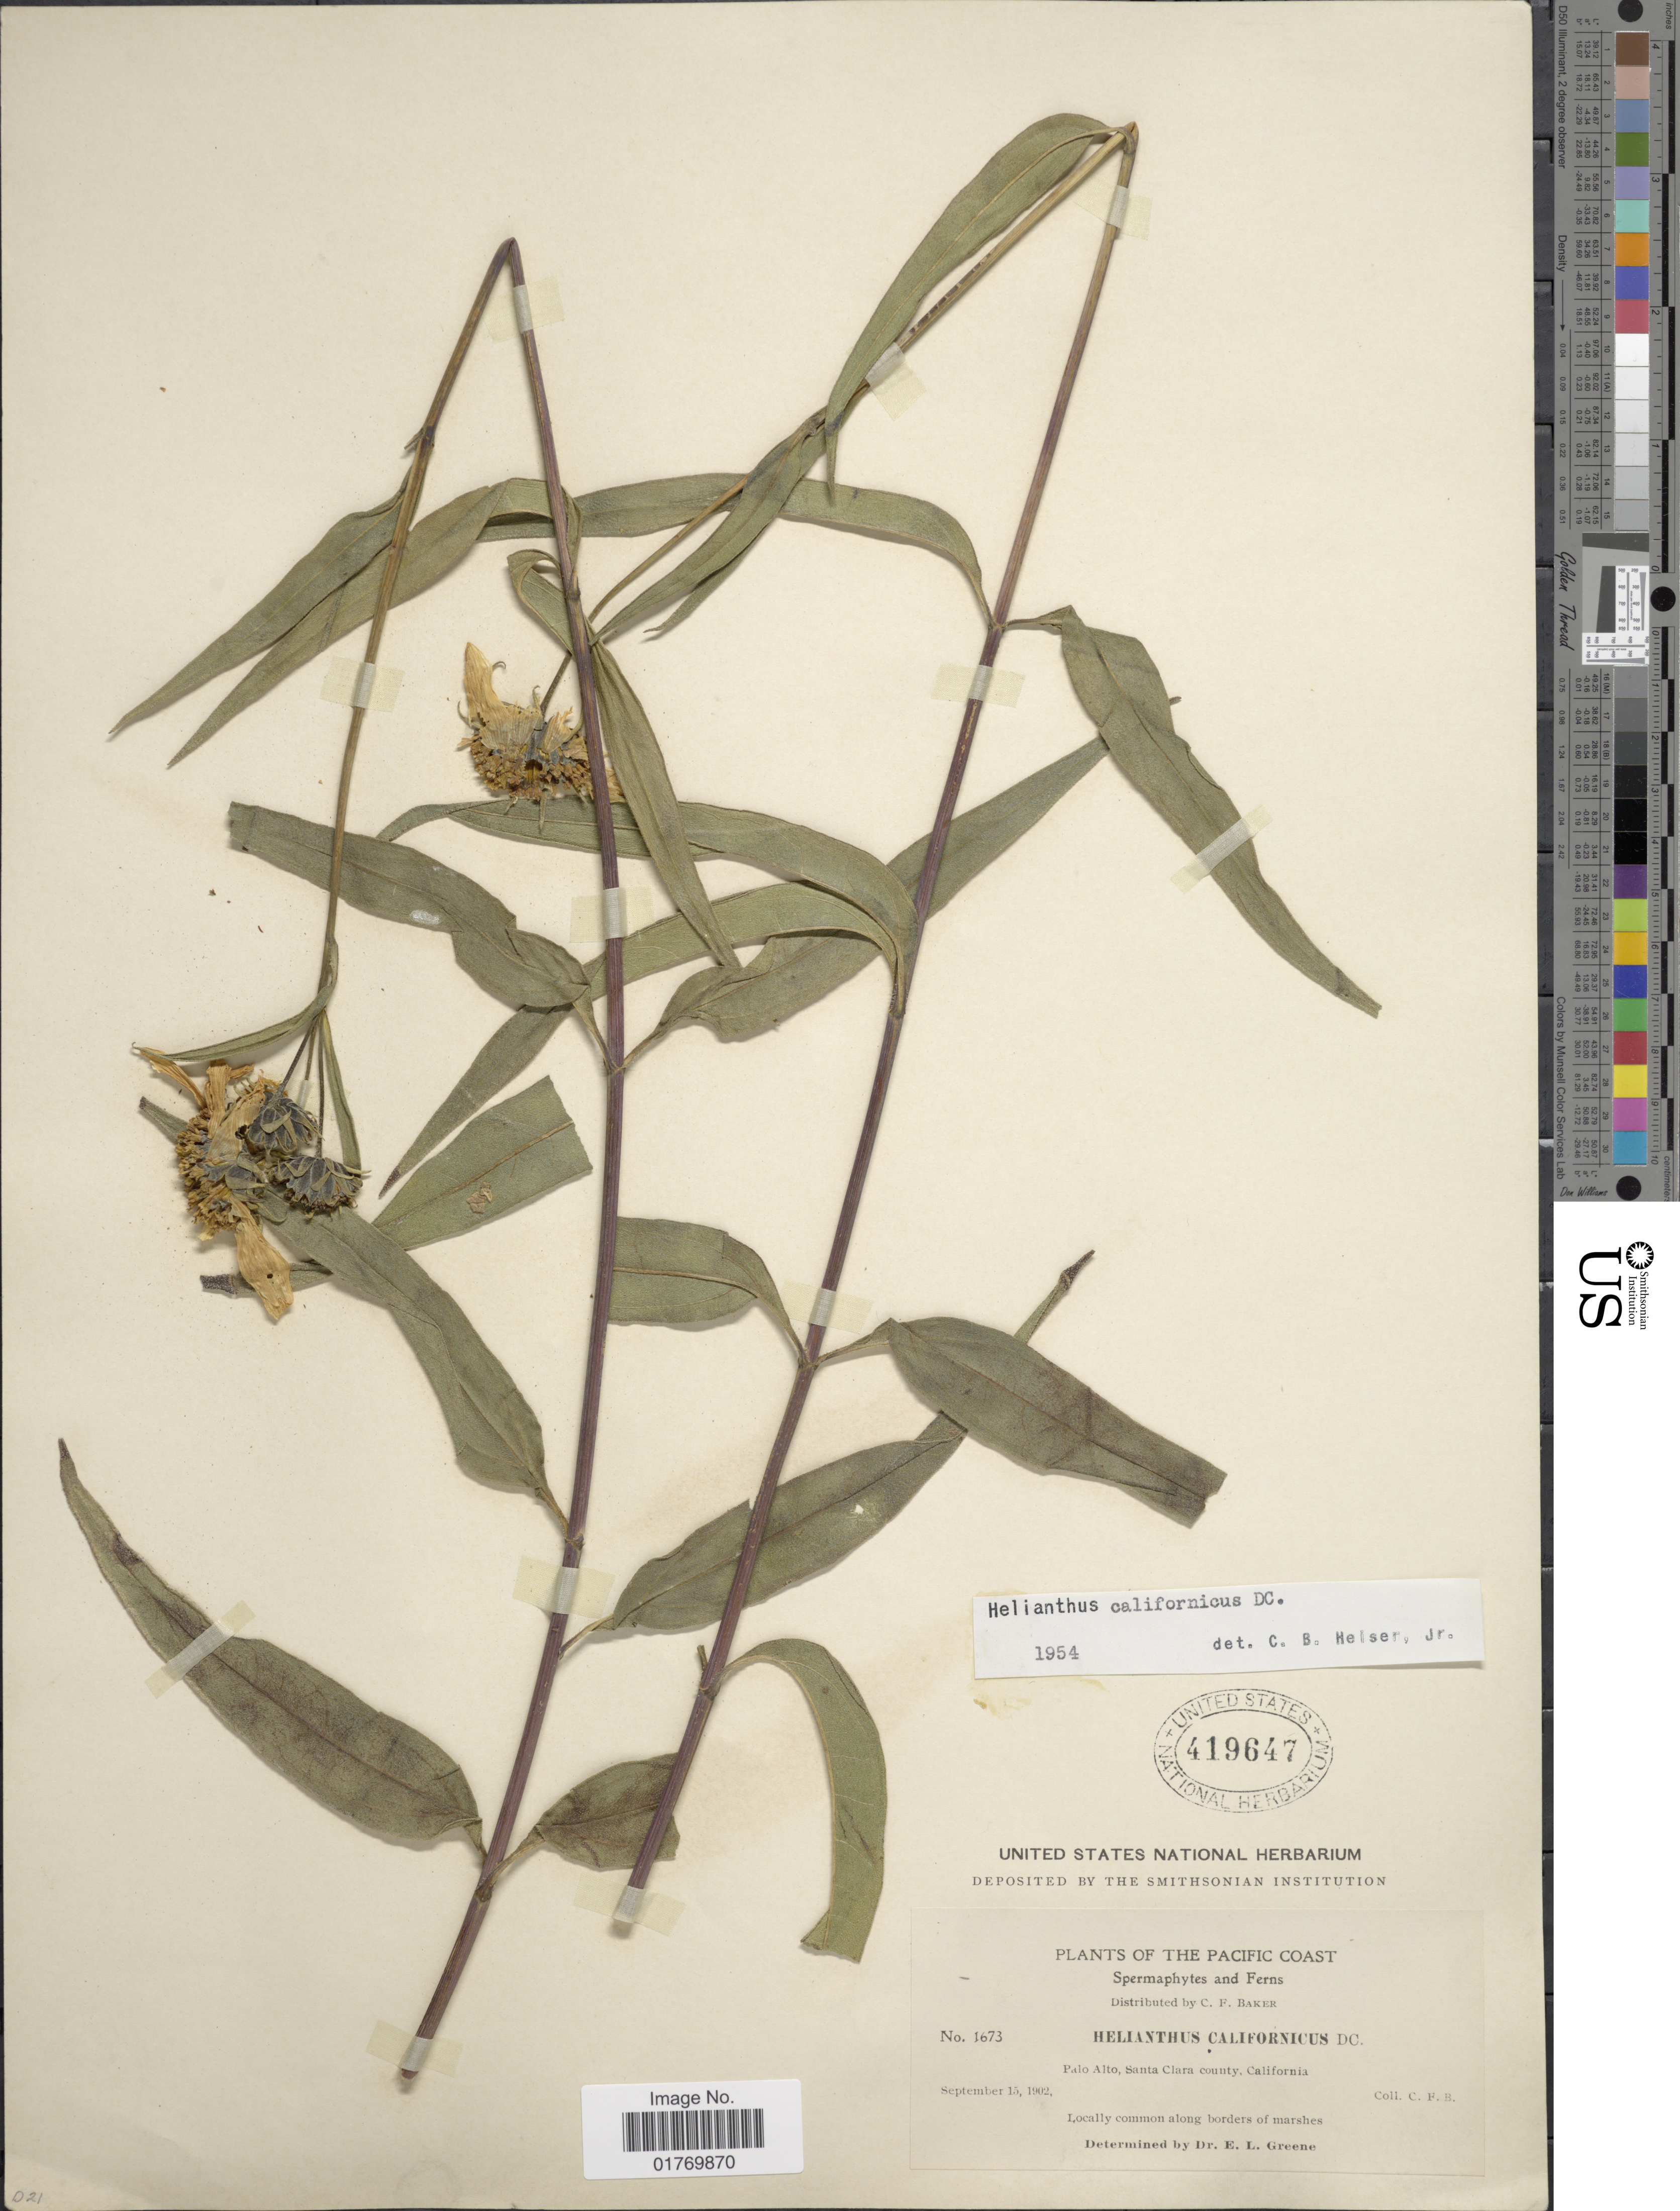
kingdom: Plantae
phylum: Tracheophyta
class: Magnoliopsida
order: Asterales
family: Asteraceae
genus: Helianthus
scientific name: Helianthus californicus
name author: DC.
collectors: C. F. Baker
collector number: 1673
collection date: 1902-09-15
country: United States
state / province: California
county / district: Santa Clara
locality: Palo Alto, Santa Clara County, Locally common along borders of marshes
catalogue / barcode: US 419647